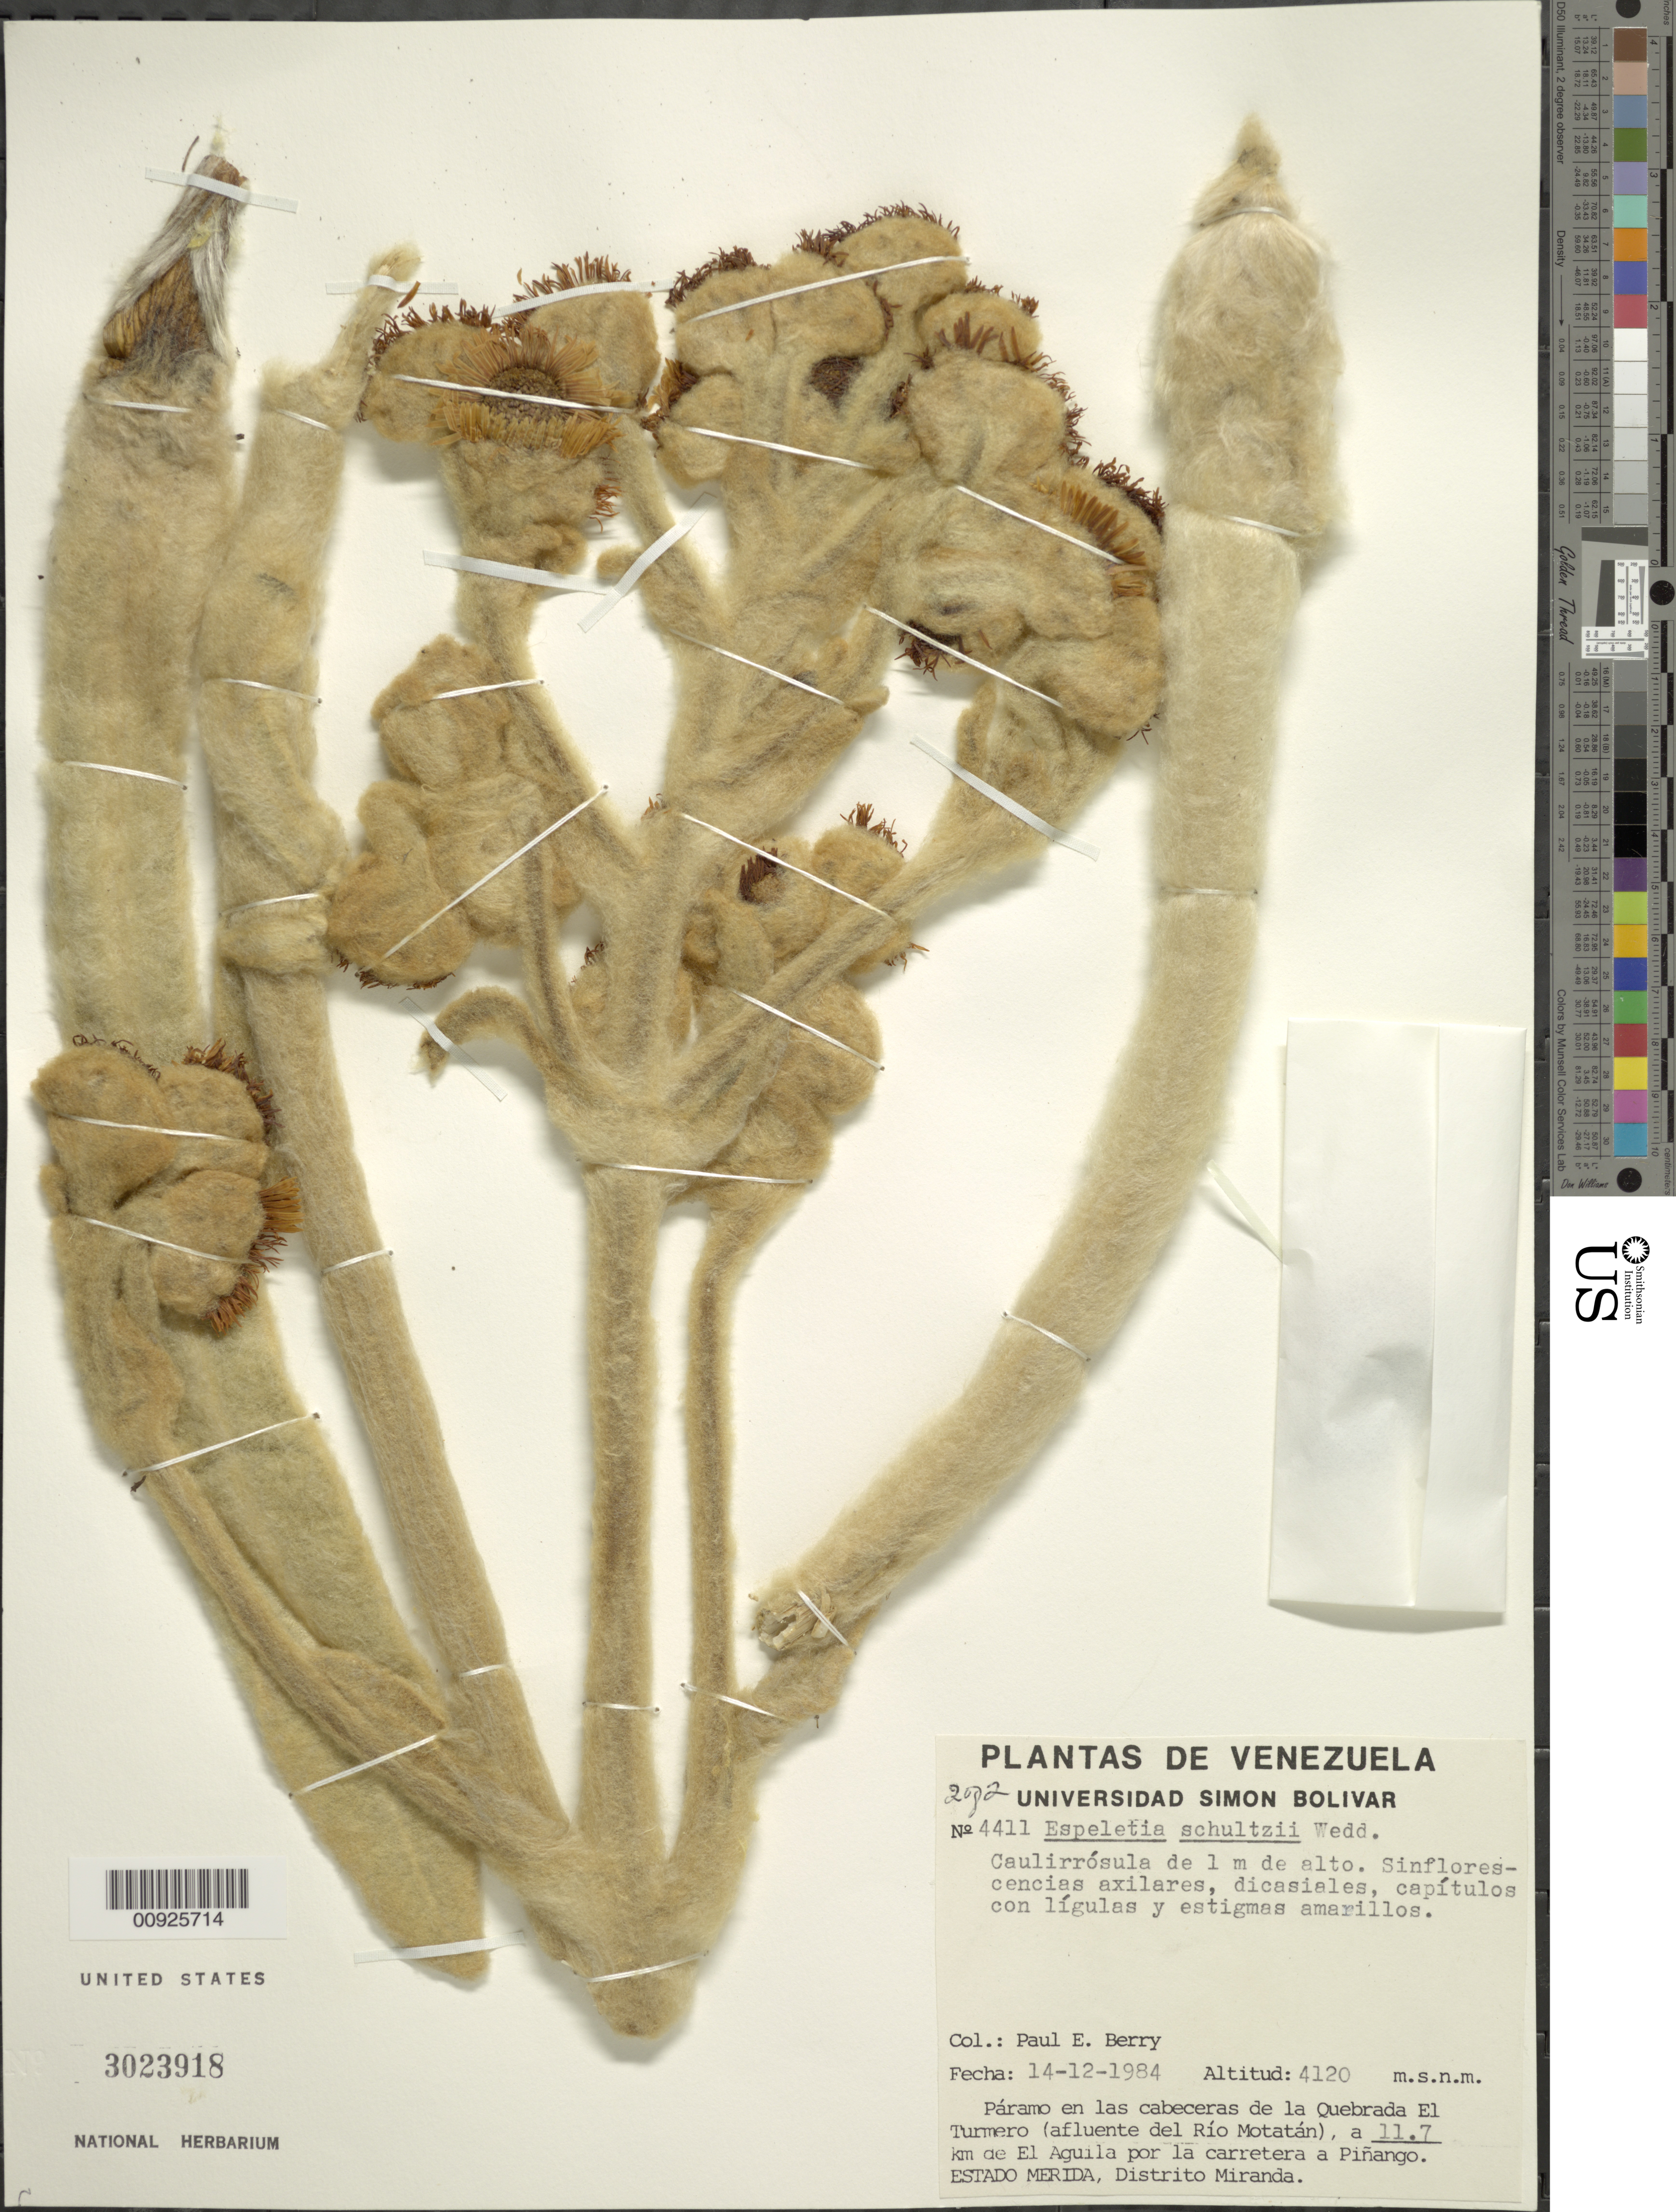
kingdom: Plantae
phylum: Tracheophyta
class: Magnoliopsida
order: Asterales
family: Asteraceae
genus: Espeletia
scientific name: Espeletia schultzii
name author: Wedd.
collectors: P. E. Berry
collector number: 4411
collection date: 1984-12-14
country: Venezuela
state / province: Mérida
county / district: Miranda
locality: Páramo en las cabeceras de la Quebrada el Turmero (afluente del Río Motatán), a 11.7 km de El Aguila por la carretera a Piñango.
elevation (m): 4120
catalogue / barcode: US 3023918